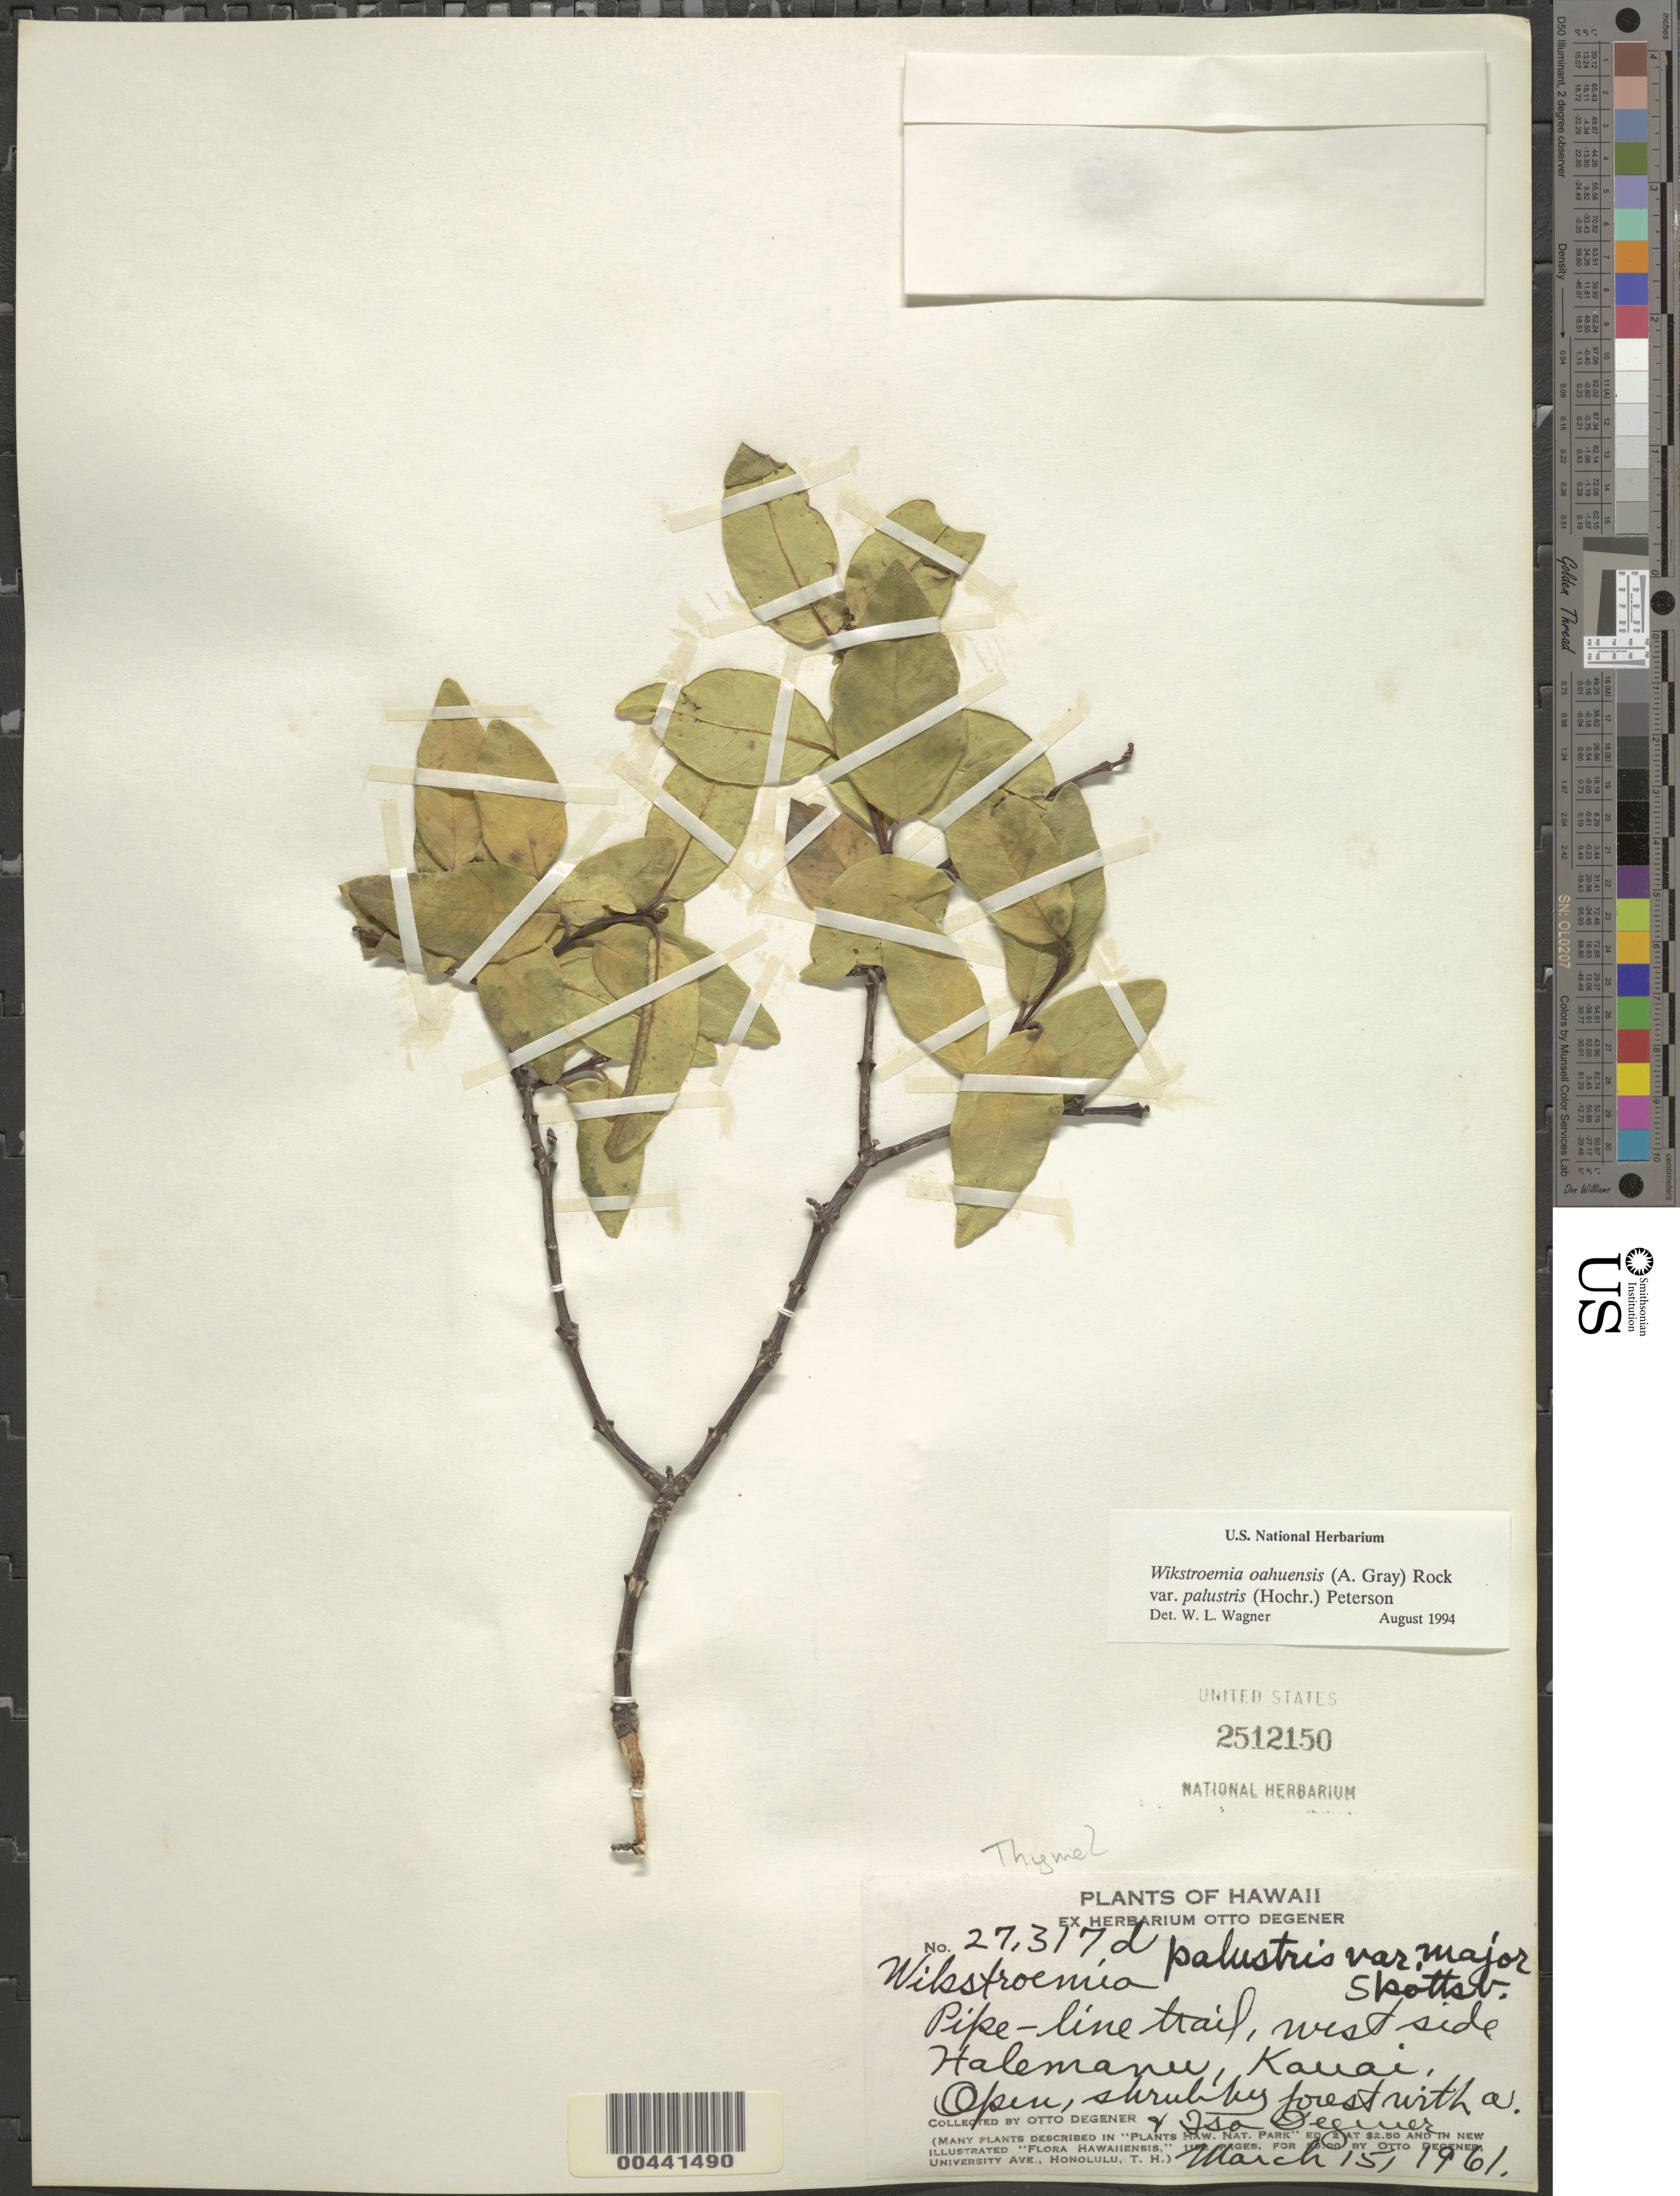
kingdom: Plantae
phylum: Tracheophyta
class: Magnoliopsida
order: Malvales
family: Thymelaeaceae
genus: Wikstroemia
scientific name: Wikstroemia oahuensis var. palustris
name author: (Hochr.) B. Peterson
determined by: Wagner, W. L., (BOT), Smithsonian Institution - National Museum of Natural History (UNITED STATES)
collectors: O. Degener & I. Degener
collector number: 27317d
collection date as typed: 15 Mar 1961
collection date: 1961-03-15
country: United States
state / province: Hawaii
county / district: Kauai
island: Kaua'i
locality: Pipe-line Trail, W side of Halemanu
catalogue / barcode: US 2512150